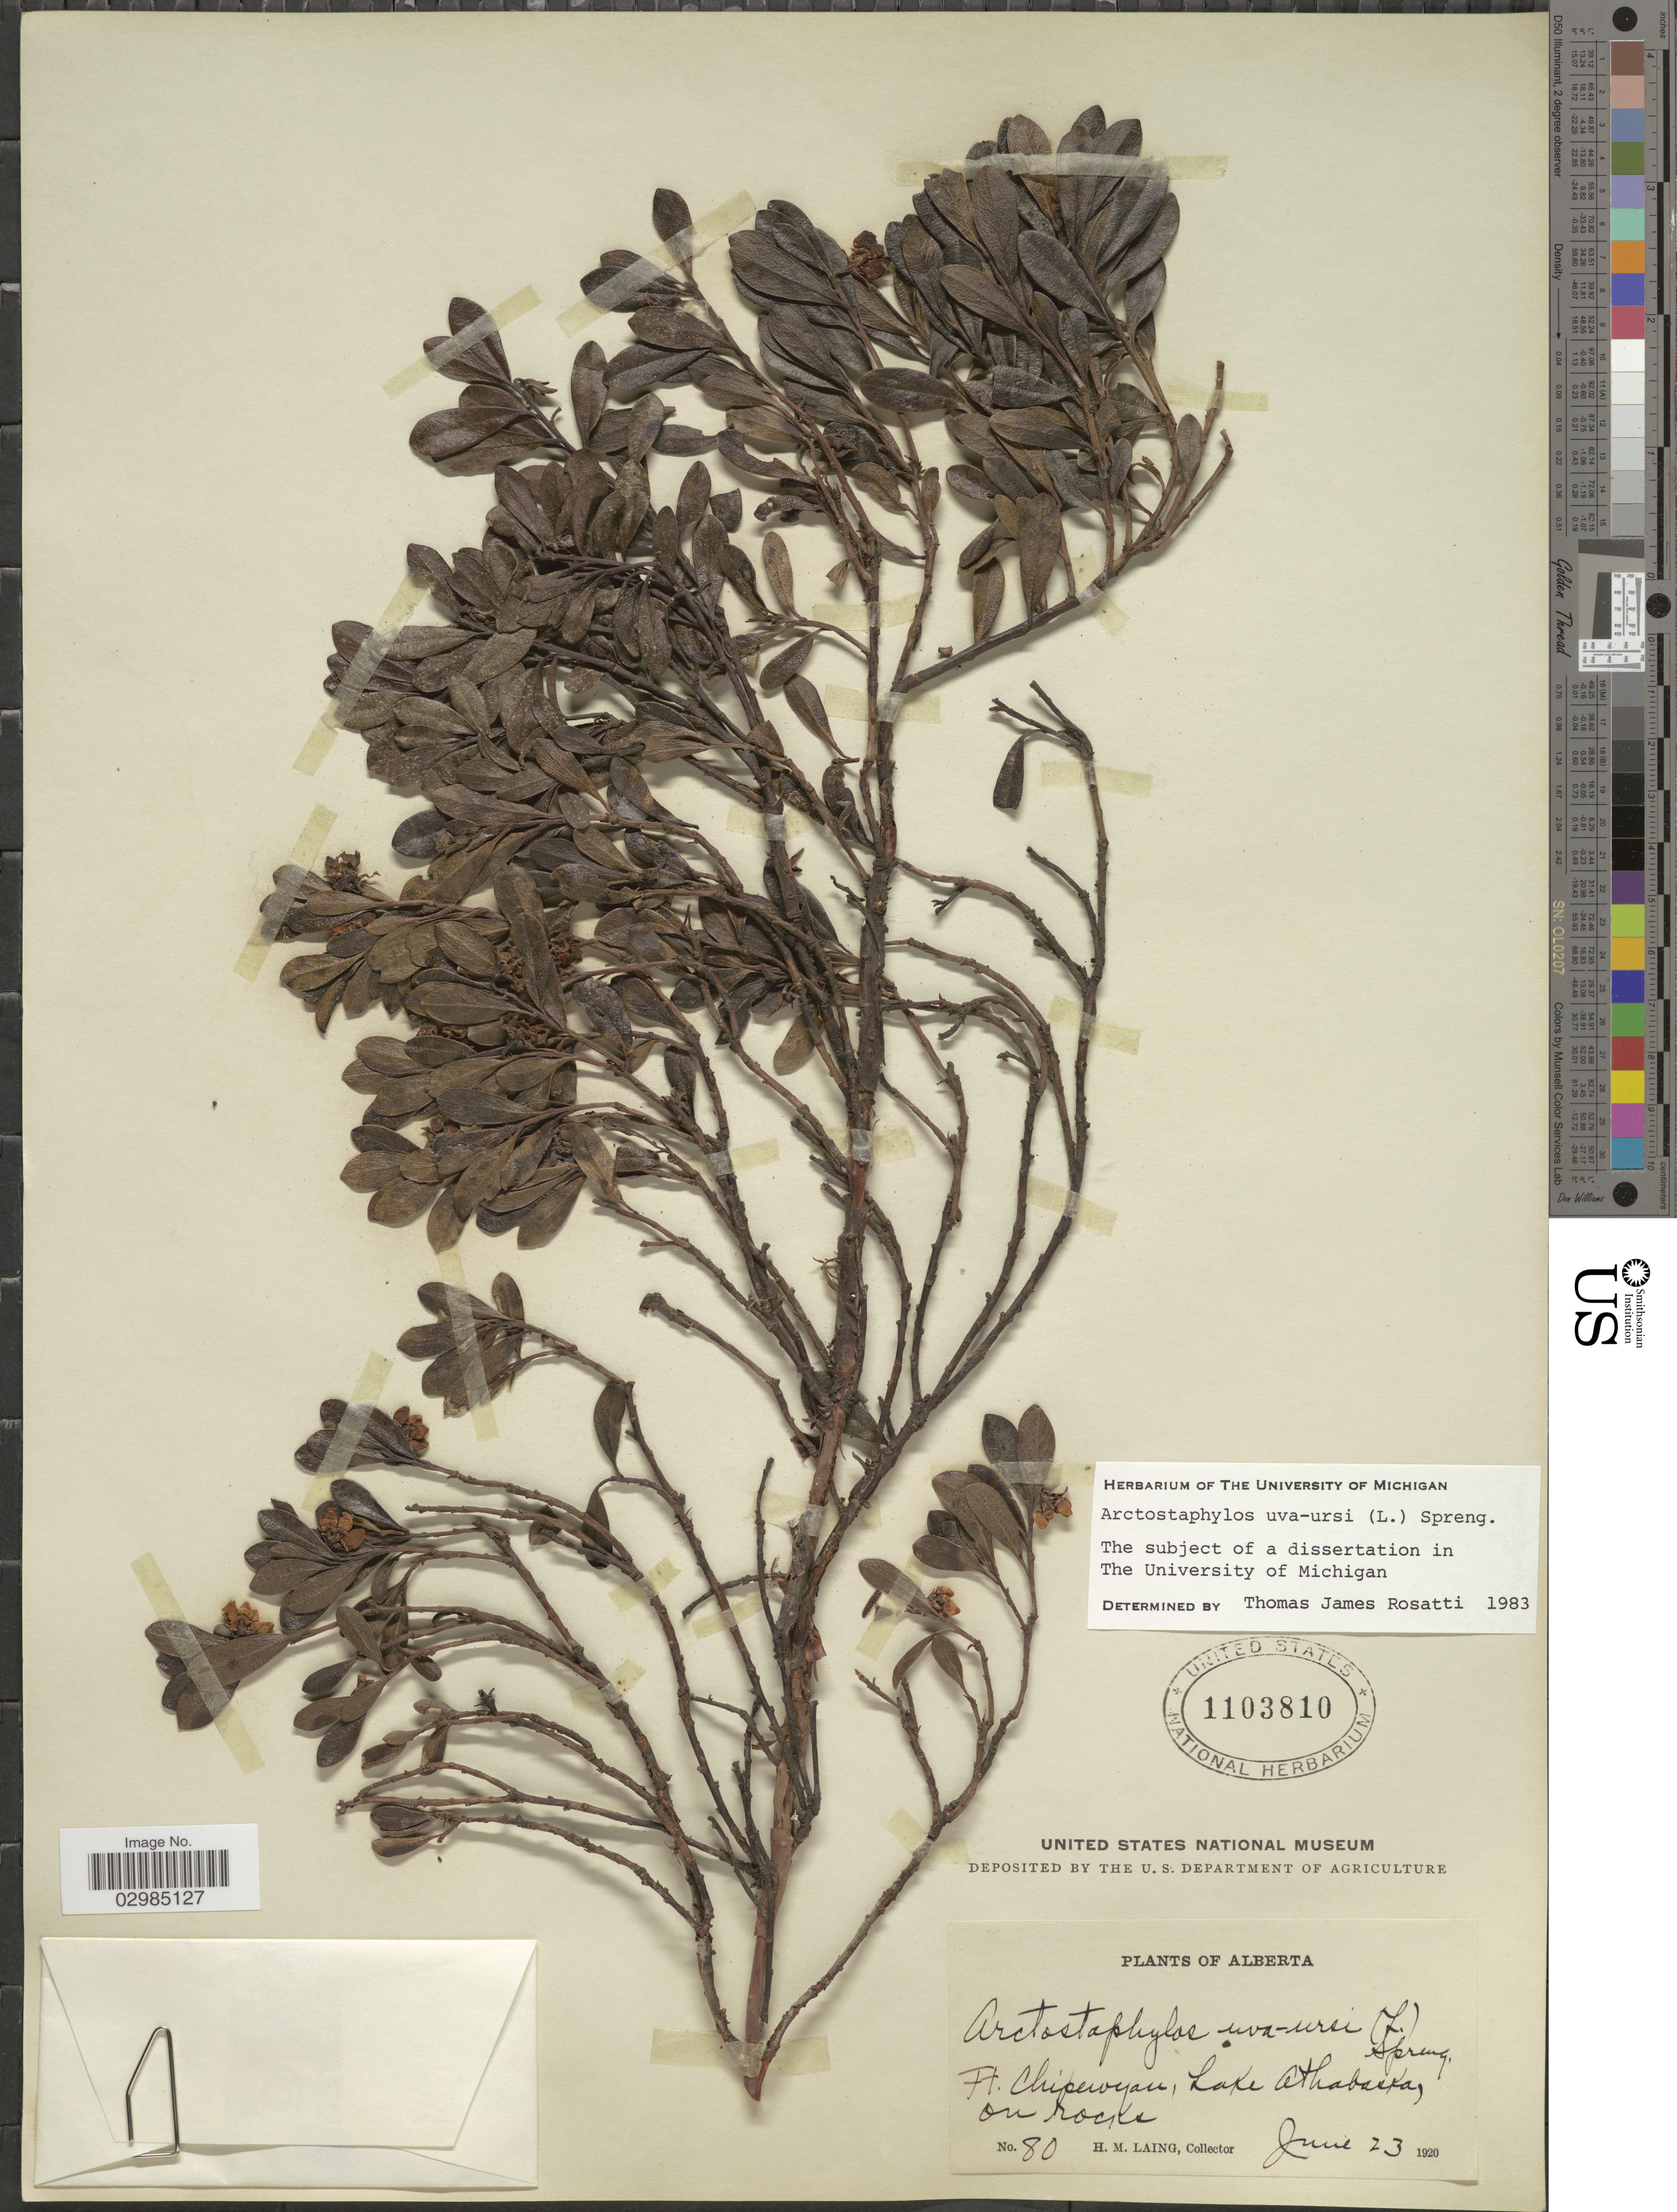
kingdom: Plantae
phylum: Tracheophyta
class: Magnoliopsida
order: Ericales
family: Ericaceae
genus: Arctostaphylos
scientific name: Arctostaphylos uva-ursi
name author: (L.) Spreng.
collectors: H. Laing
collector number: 80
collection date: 1920-06-23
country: Canada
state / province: Alberta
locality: Ft. Chipewyan, Lake Athabaska.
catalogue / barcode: US 1103810